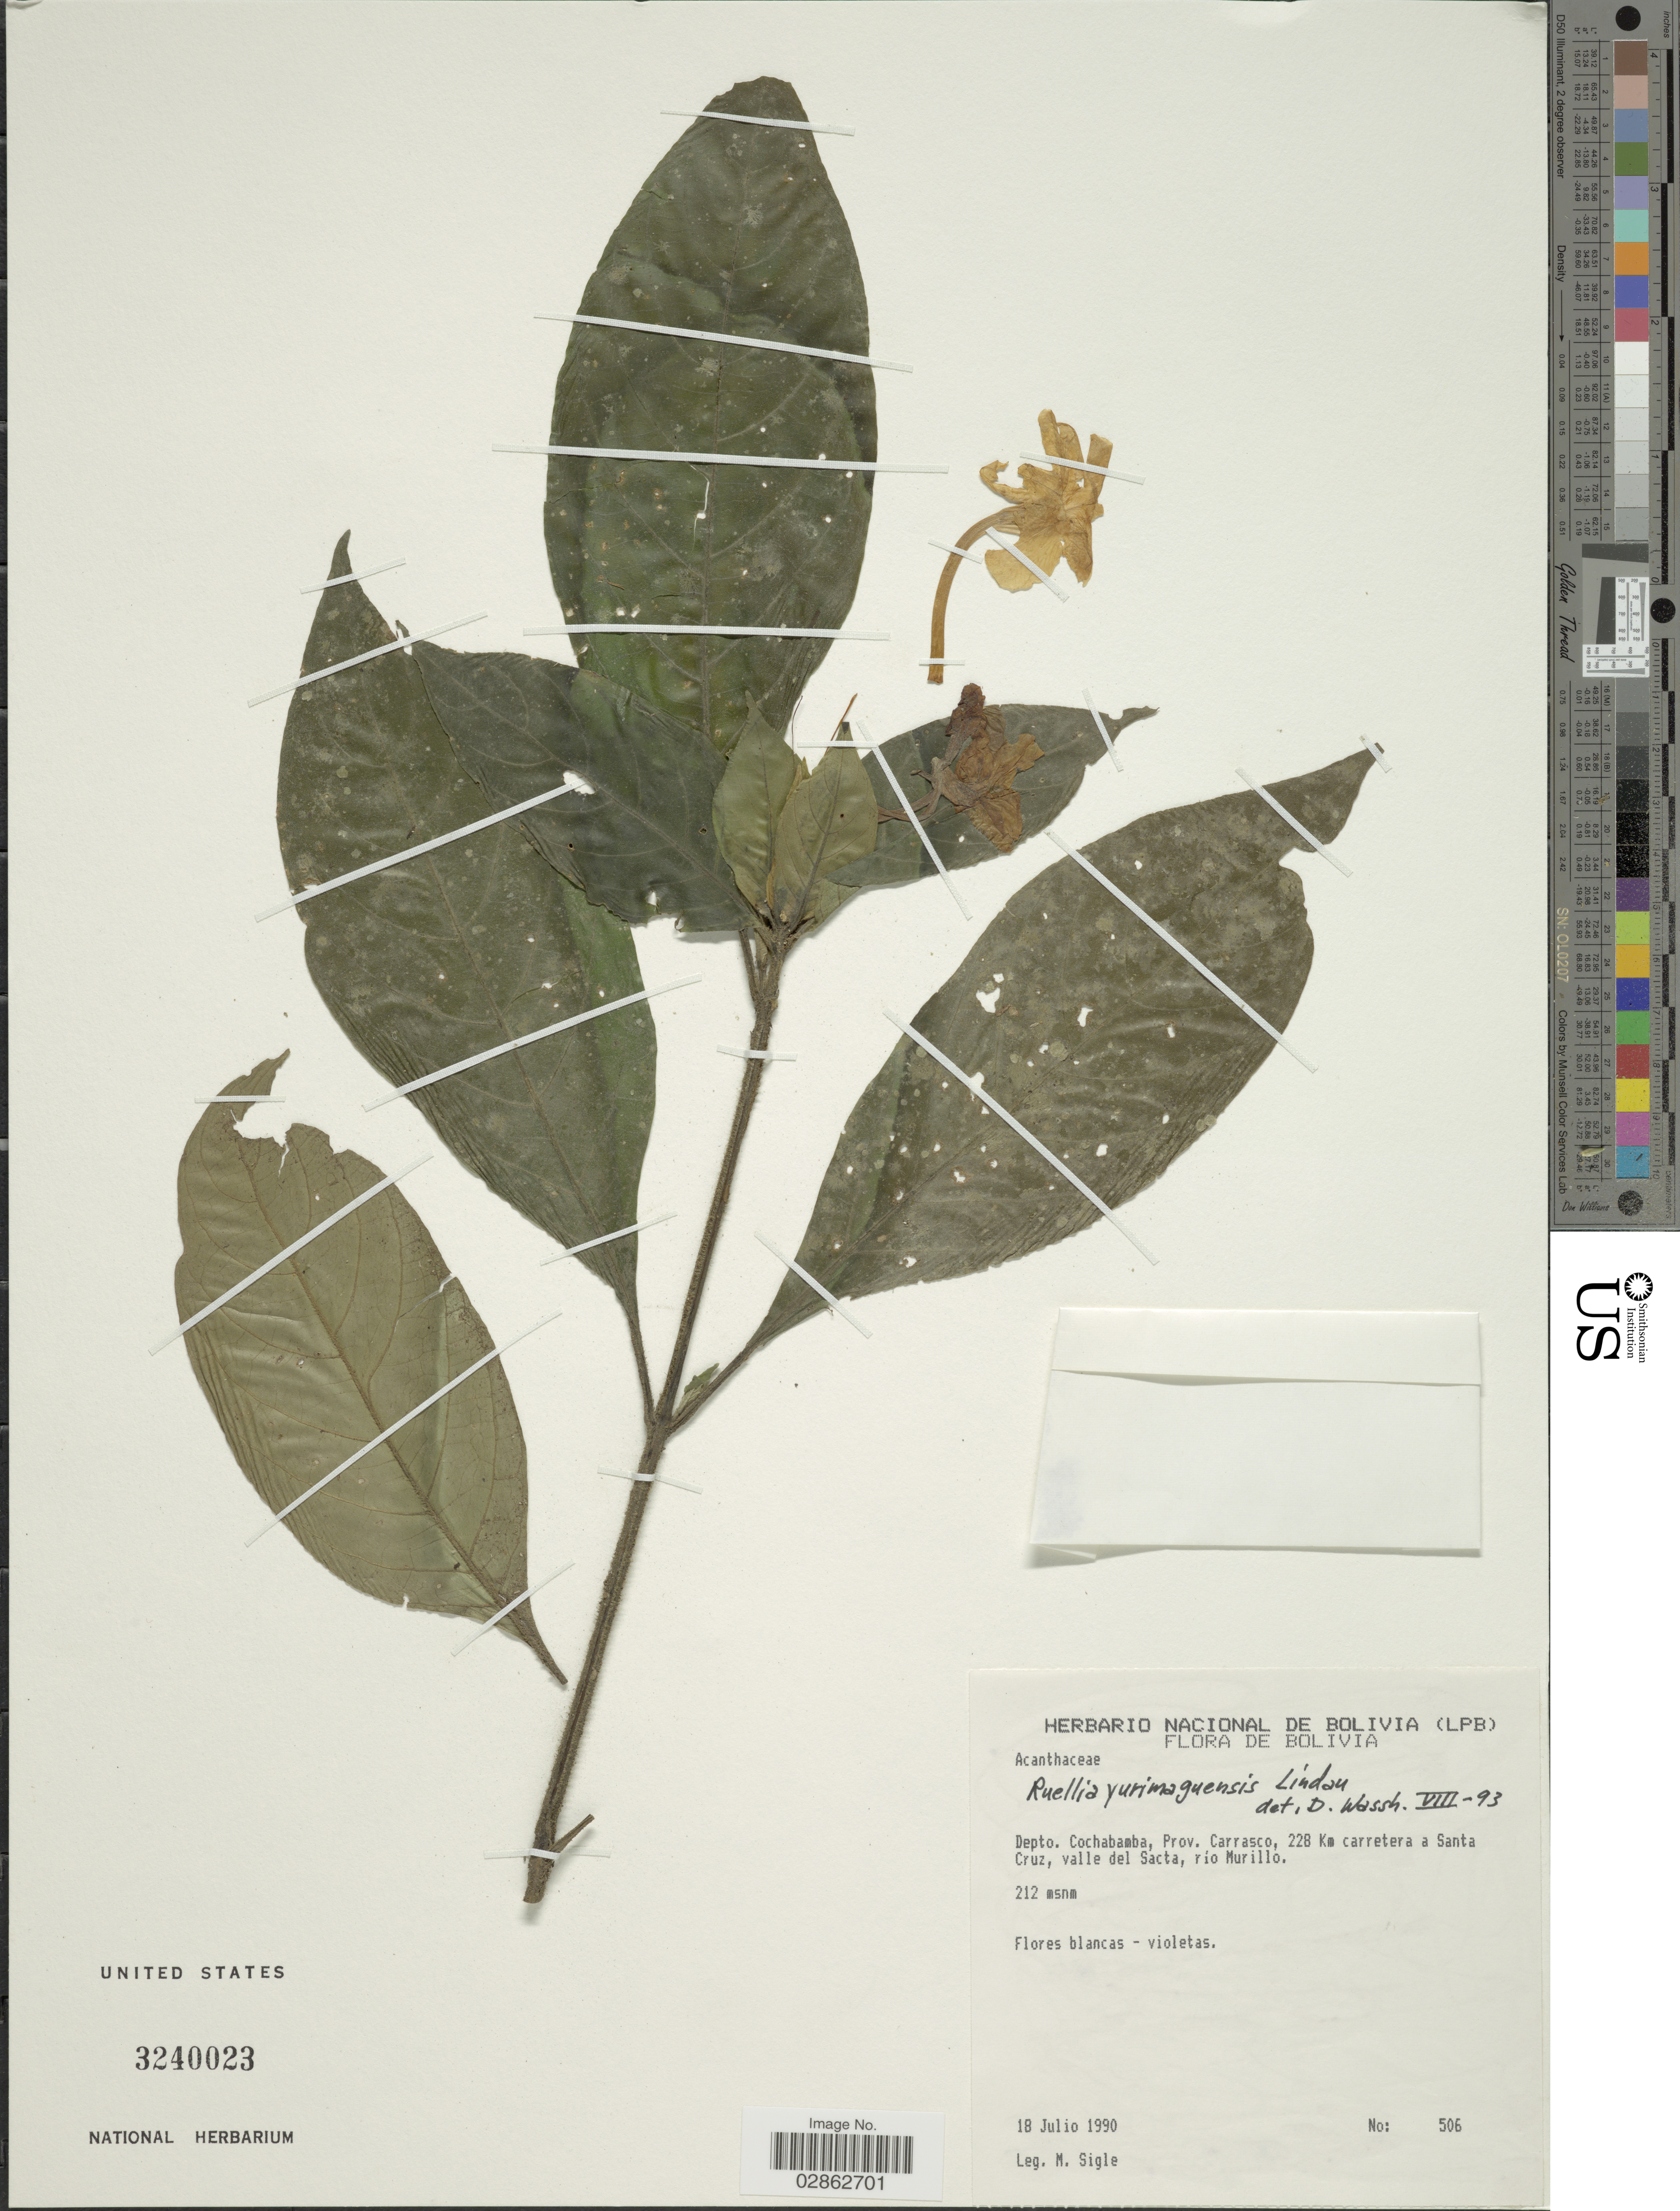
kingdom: Plantae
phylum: Tracheophyta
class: Magnoliopsida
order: Lamiales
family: Acanthaceae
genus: Ruellia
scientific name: Ruellia yurimaguensis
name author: Lindau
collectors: M. Sigle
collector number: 506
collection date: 1990-07-18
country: Bolivia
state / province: Cochabamba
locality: Depto. Cochabamba, Prov. Carrasco, 228 km carretera a Santa Cruz, valle del Sacta, río Murillo.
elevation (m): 212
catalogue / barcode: US 3240023